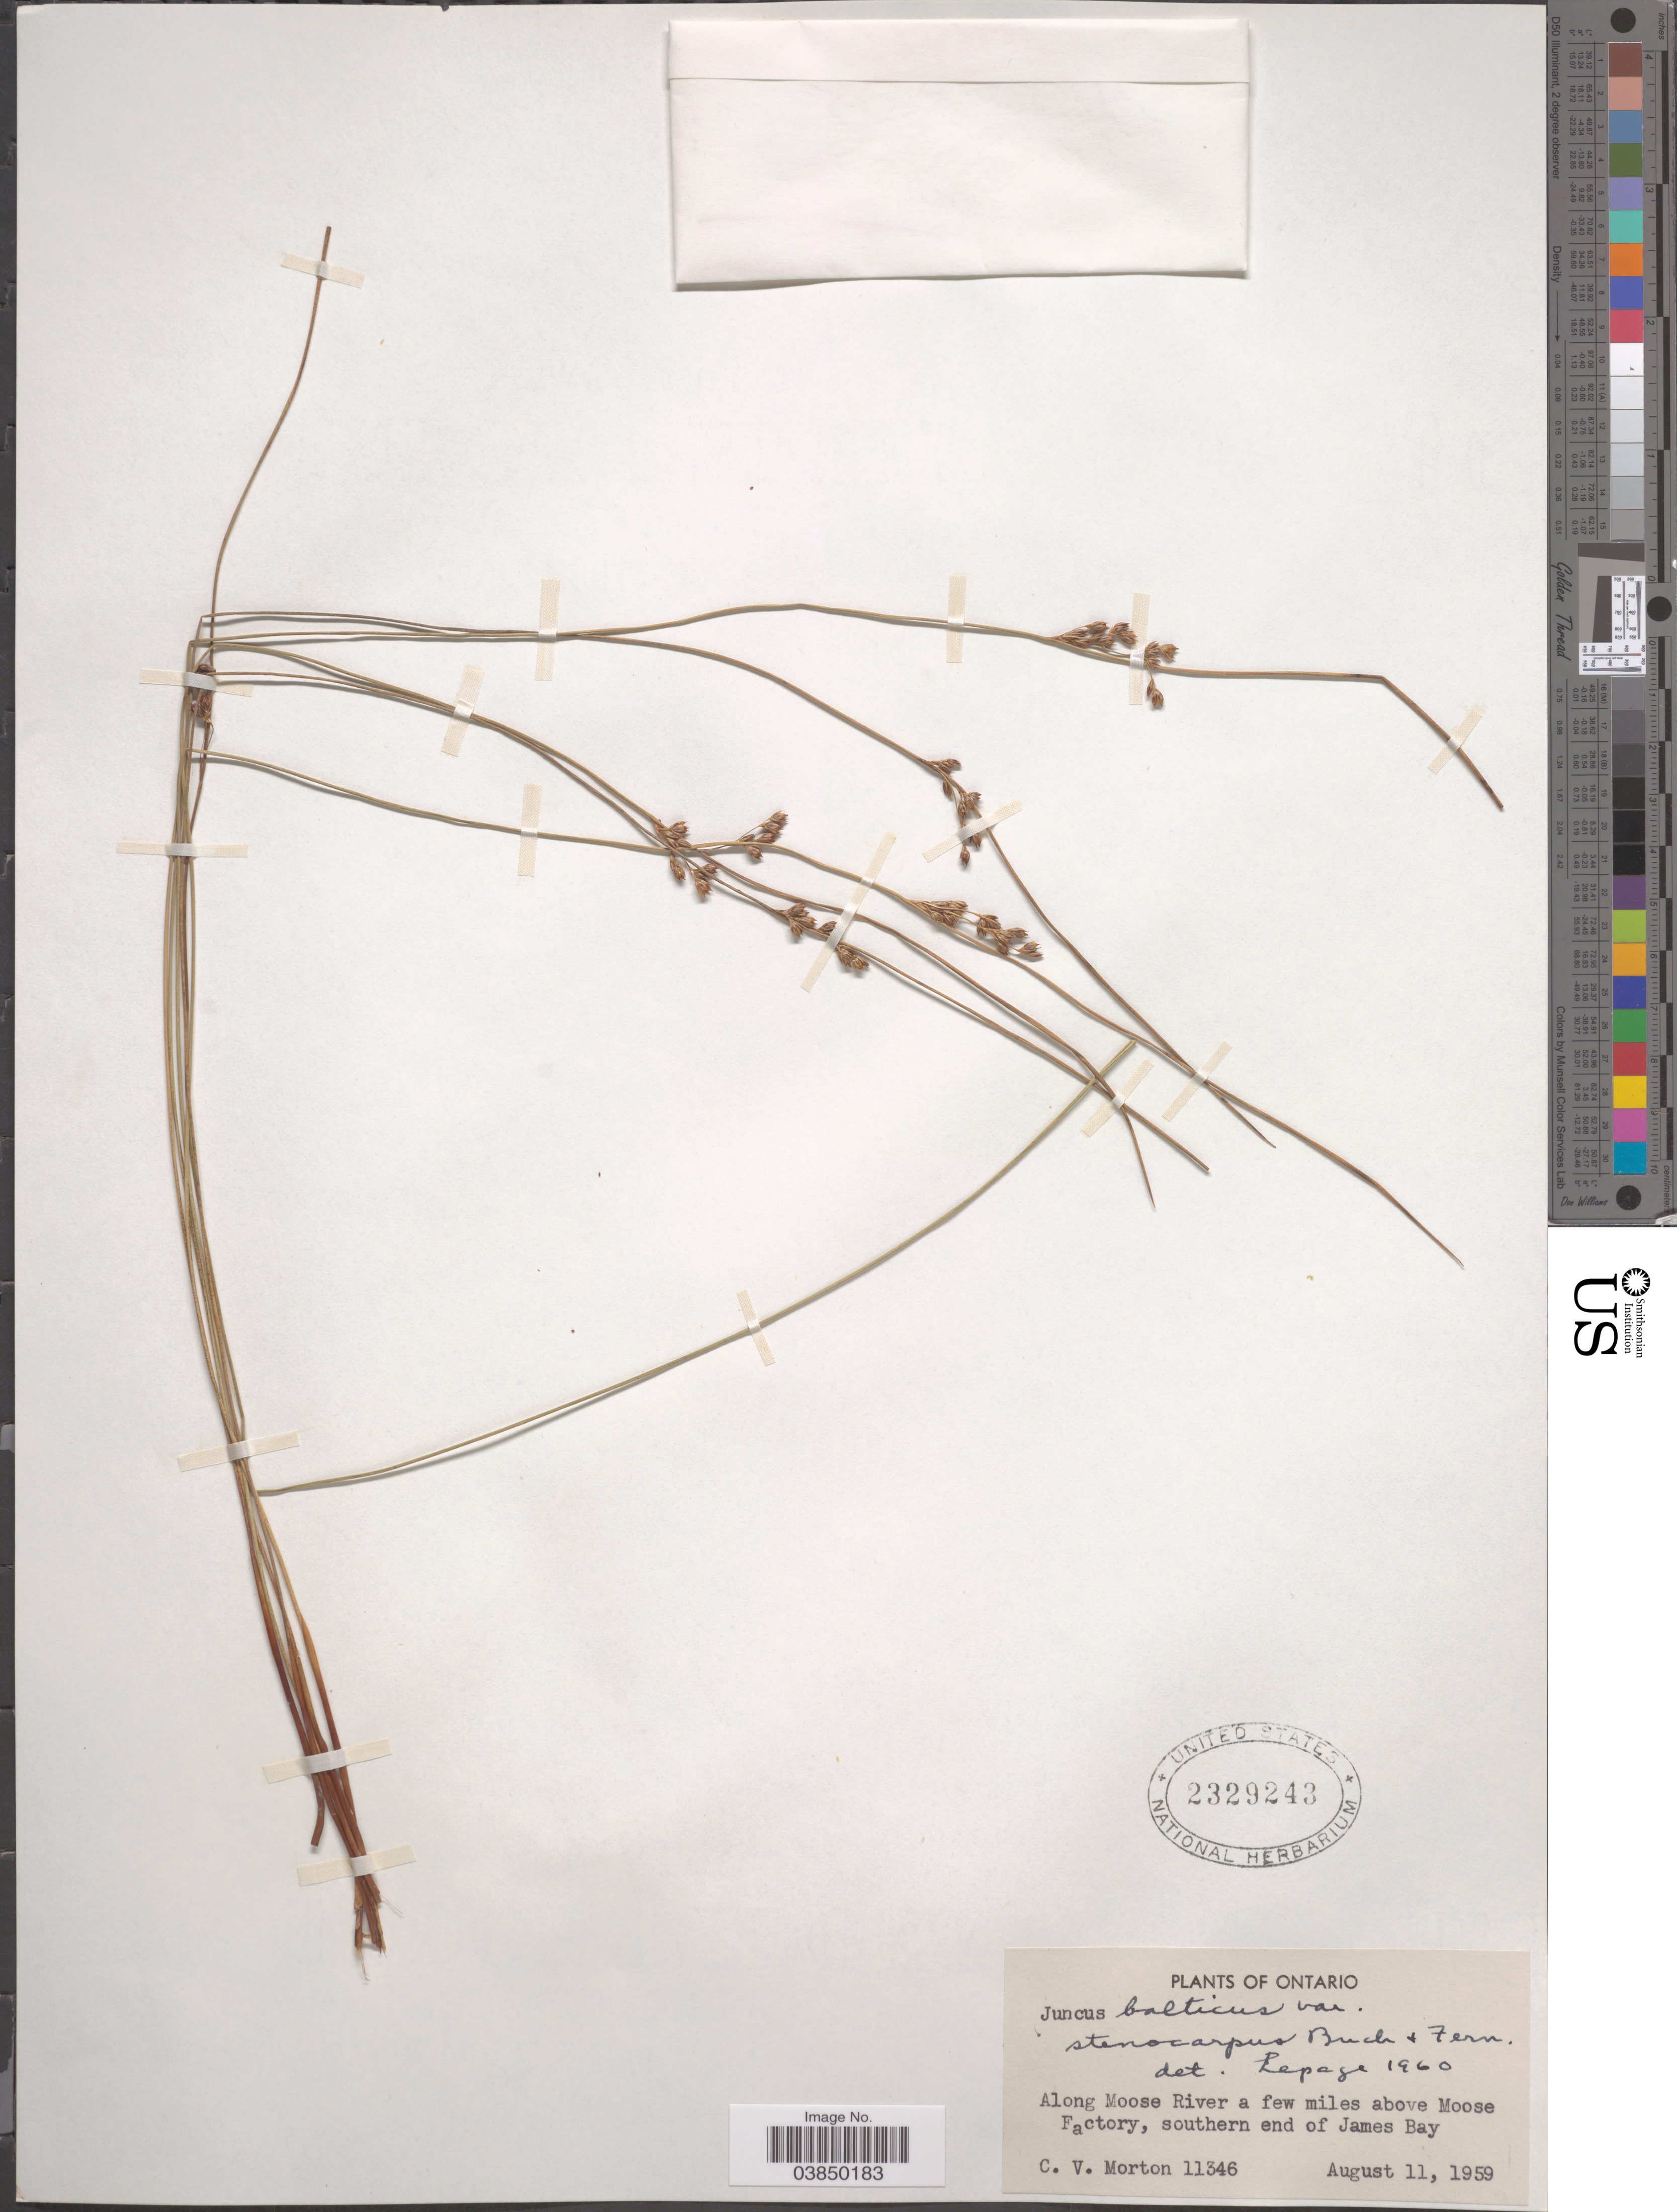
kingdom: Plantae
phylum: Tracheophyta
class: Liliopsida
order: Poales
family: Juncaceae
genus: Juncus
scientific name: Juncus balticus var. stenocarpus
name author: Fernald & Buchenau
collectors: C. V. Morton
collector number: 11346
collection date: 1959-08-11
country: Canada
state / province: Ontario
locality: Along Moose River a few miles above Moose Factory, southern end of James Bay.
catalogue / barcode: US 2329243